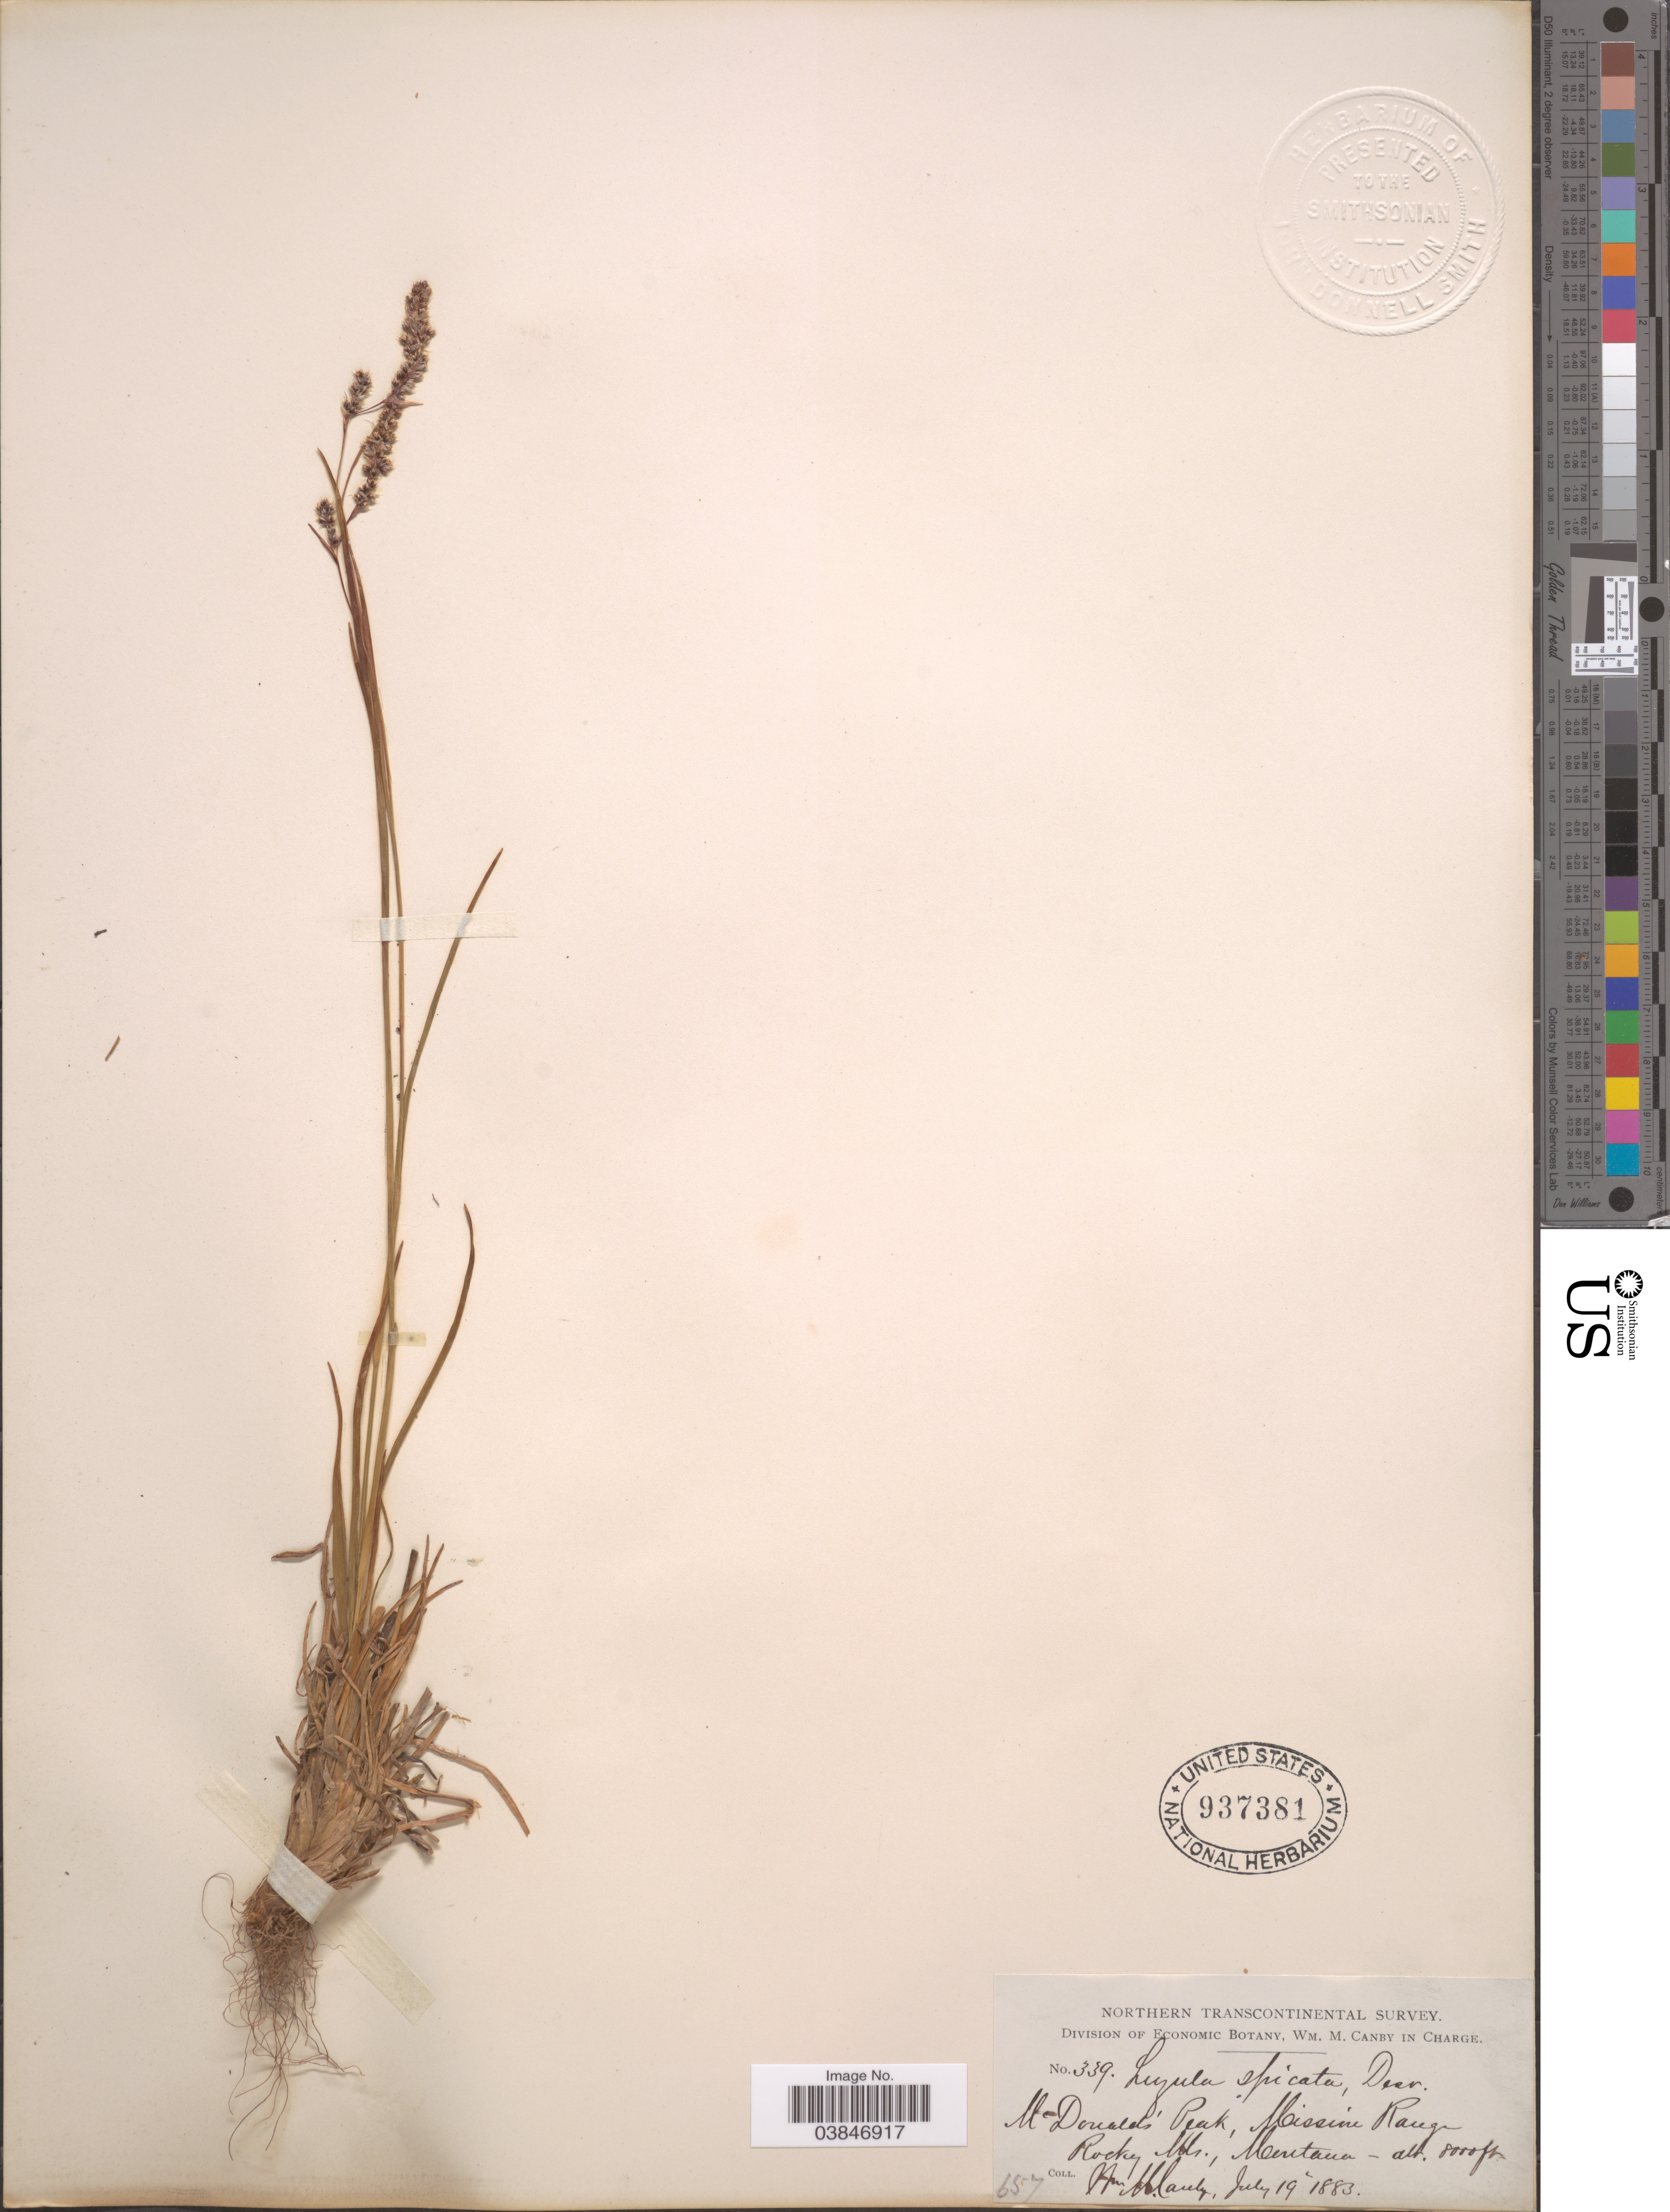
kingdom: Plantae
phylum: Tracheophyta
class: Liliopsida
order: Poales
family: Juncaceae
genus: Luzula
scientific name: Luzula spicata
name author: (L.) DC.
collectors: W. M. Canby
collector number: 339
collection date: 1883-07-19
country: United States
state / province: Montana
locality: Northern Transcontinental. McDonalds' Peak, Mission Range. Rocky Mts.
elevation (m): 2438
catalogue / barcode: US 937381